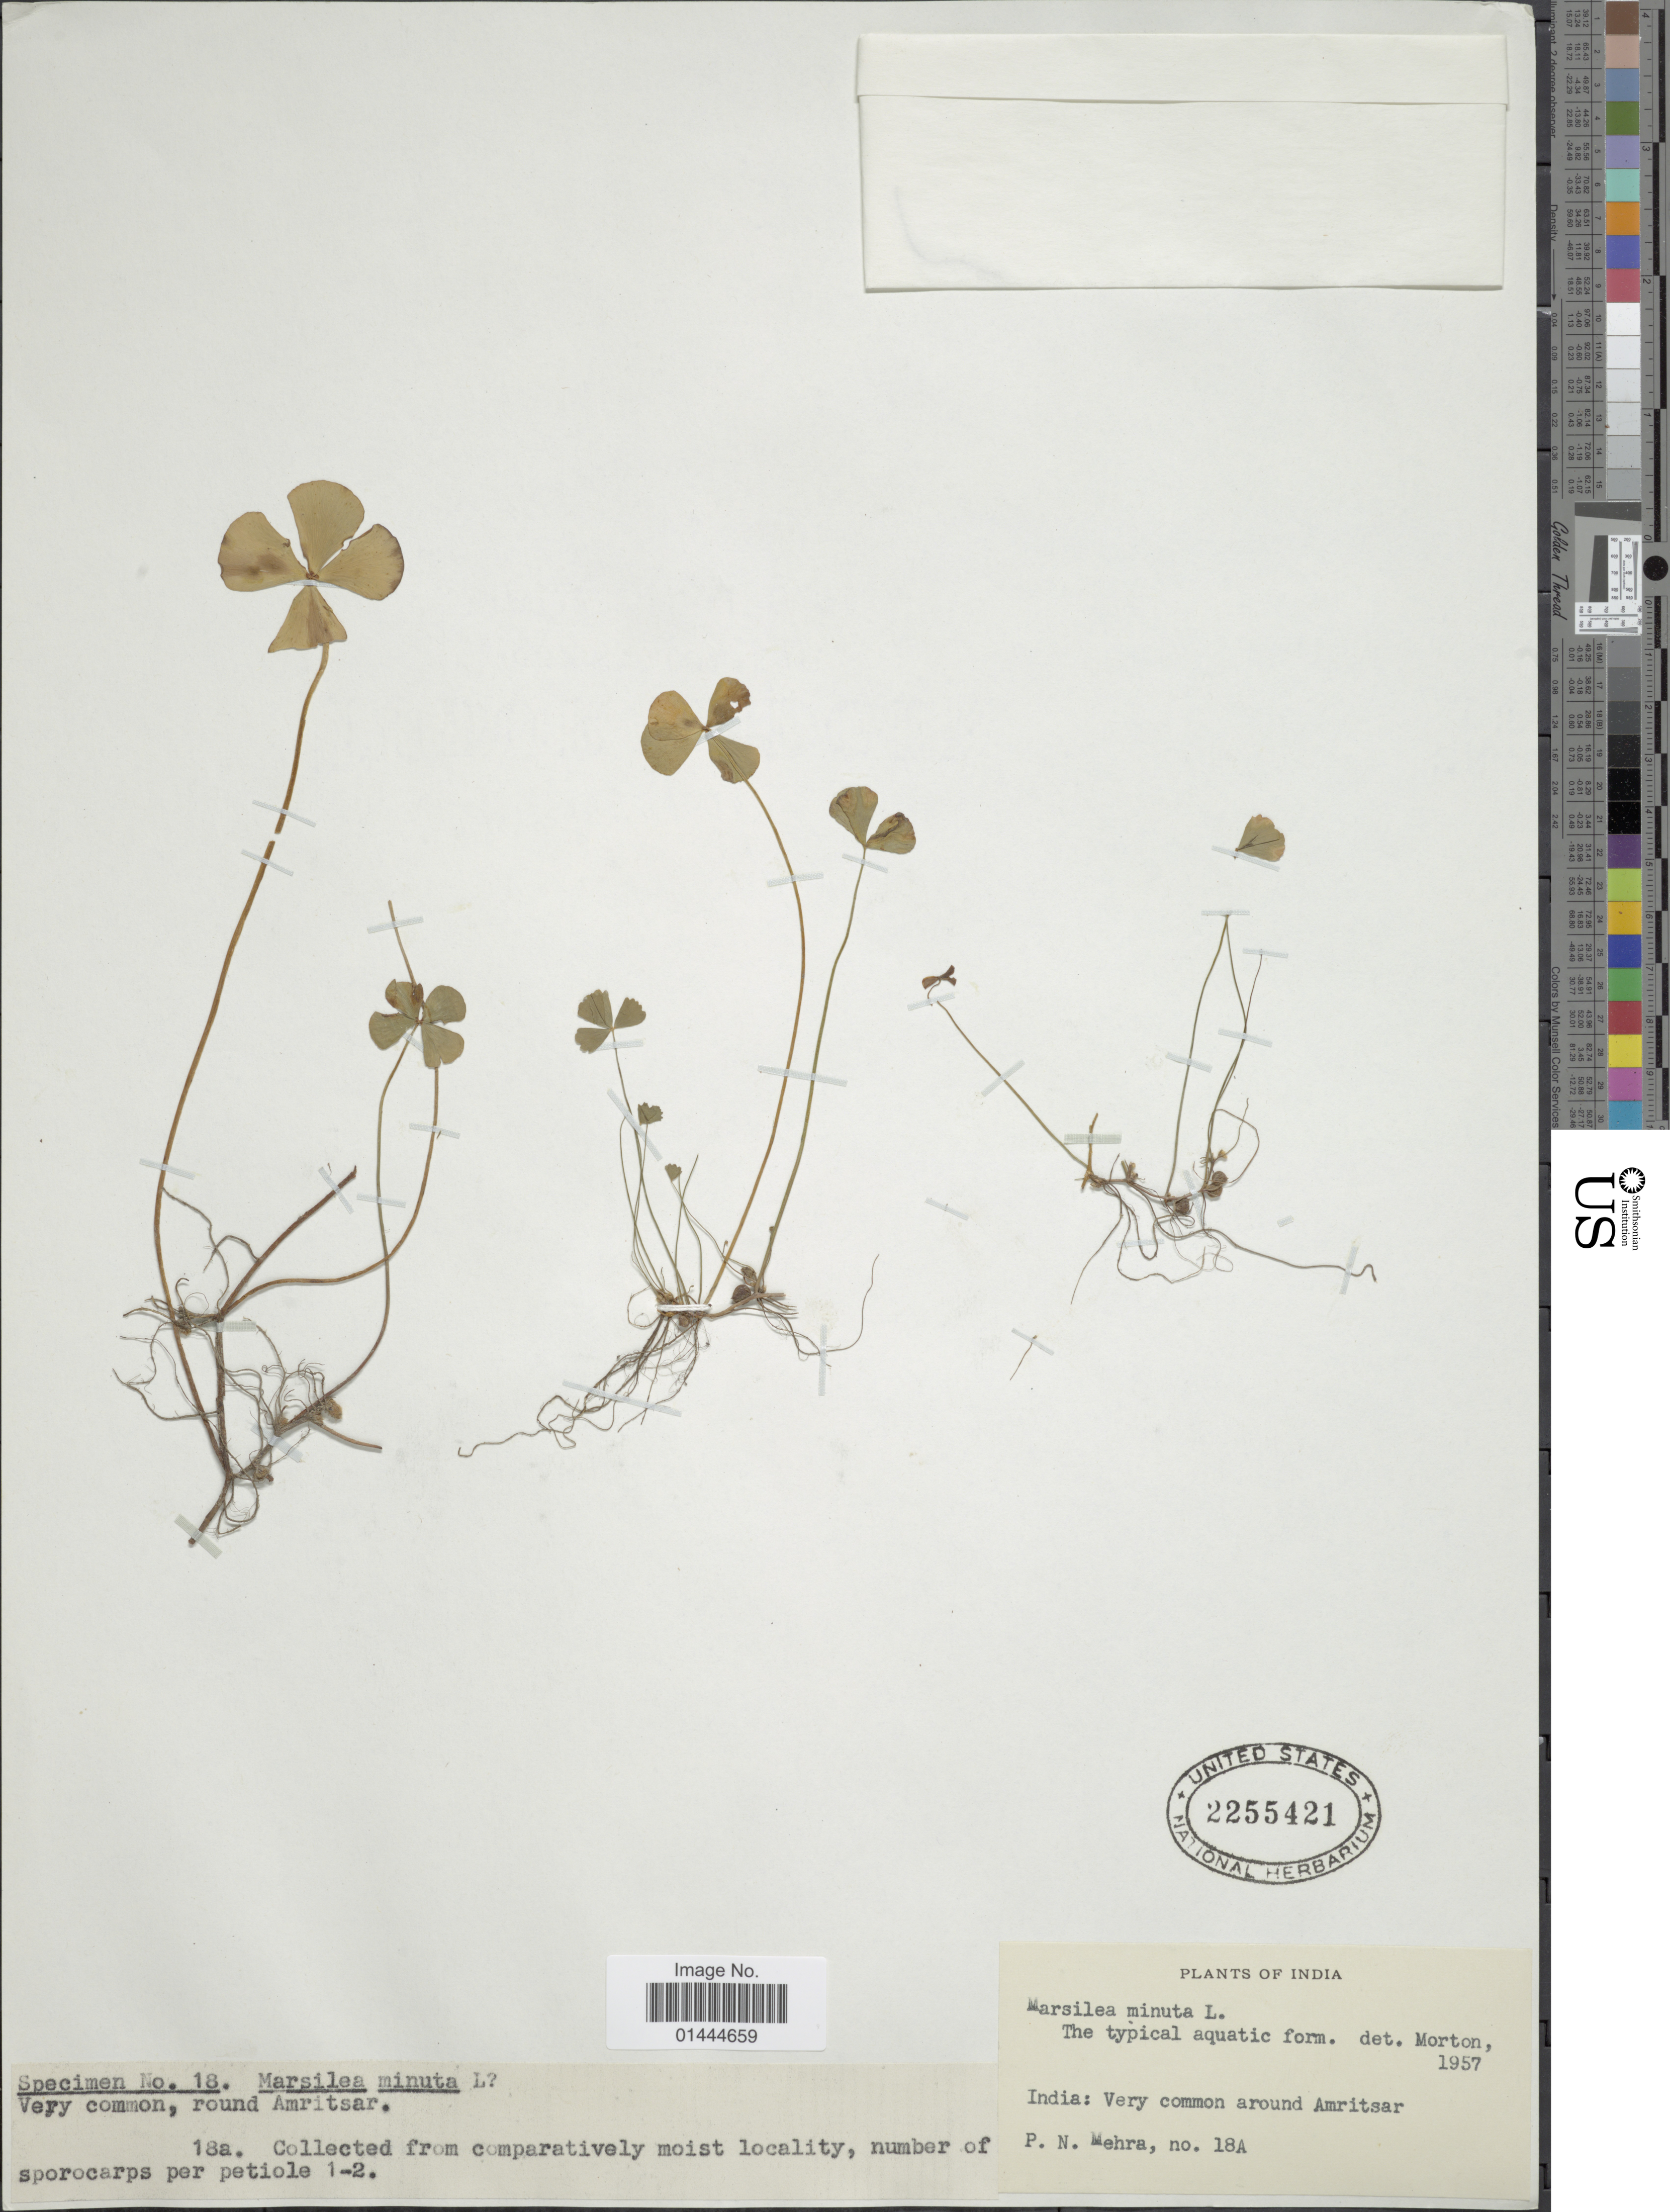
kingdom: Plantae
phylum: Tracheophyta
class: Polypodiopsida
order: Salviniales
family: Marsileaceae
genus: Marsilea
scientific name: Marsilea minuta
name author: L.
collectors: P. N. Mehra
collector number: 18A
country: India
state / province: Punjab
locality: Around Amitsar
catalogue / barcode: US 2255421